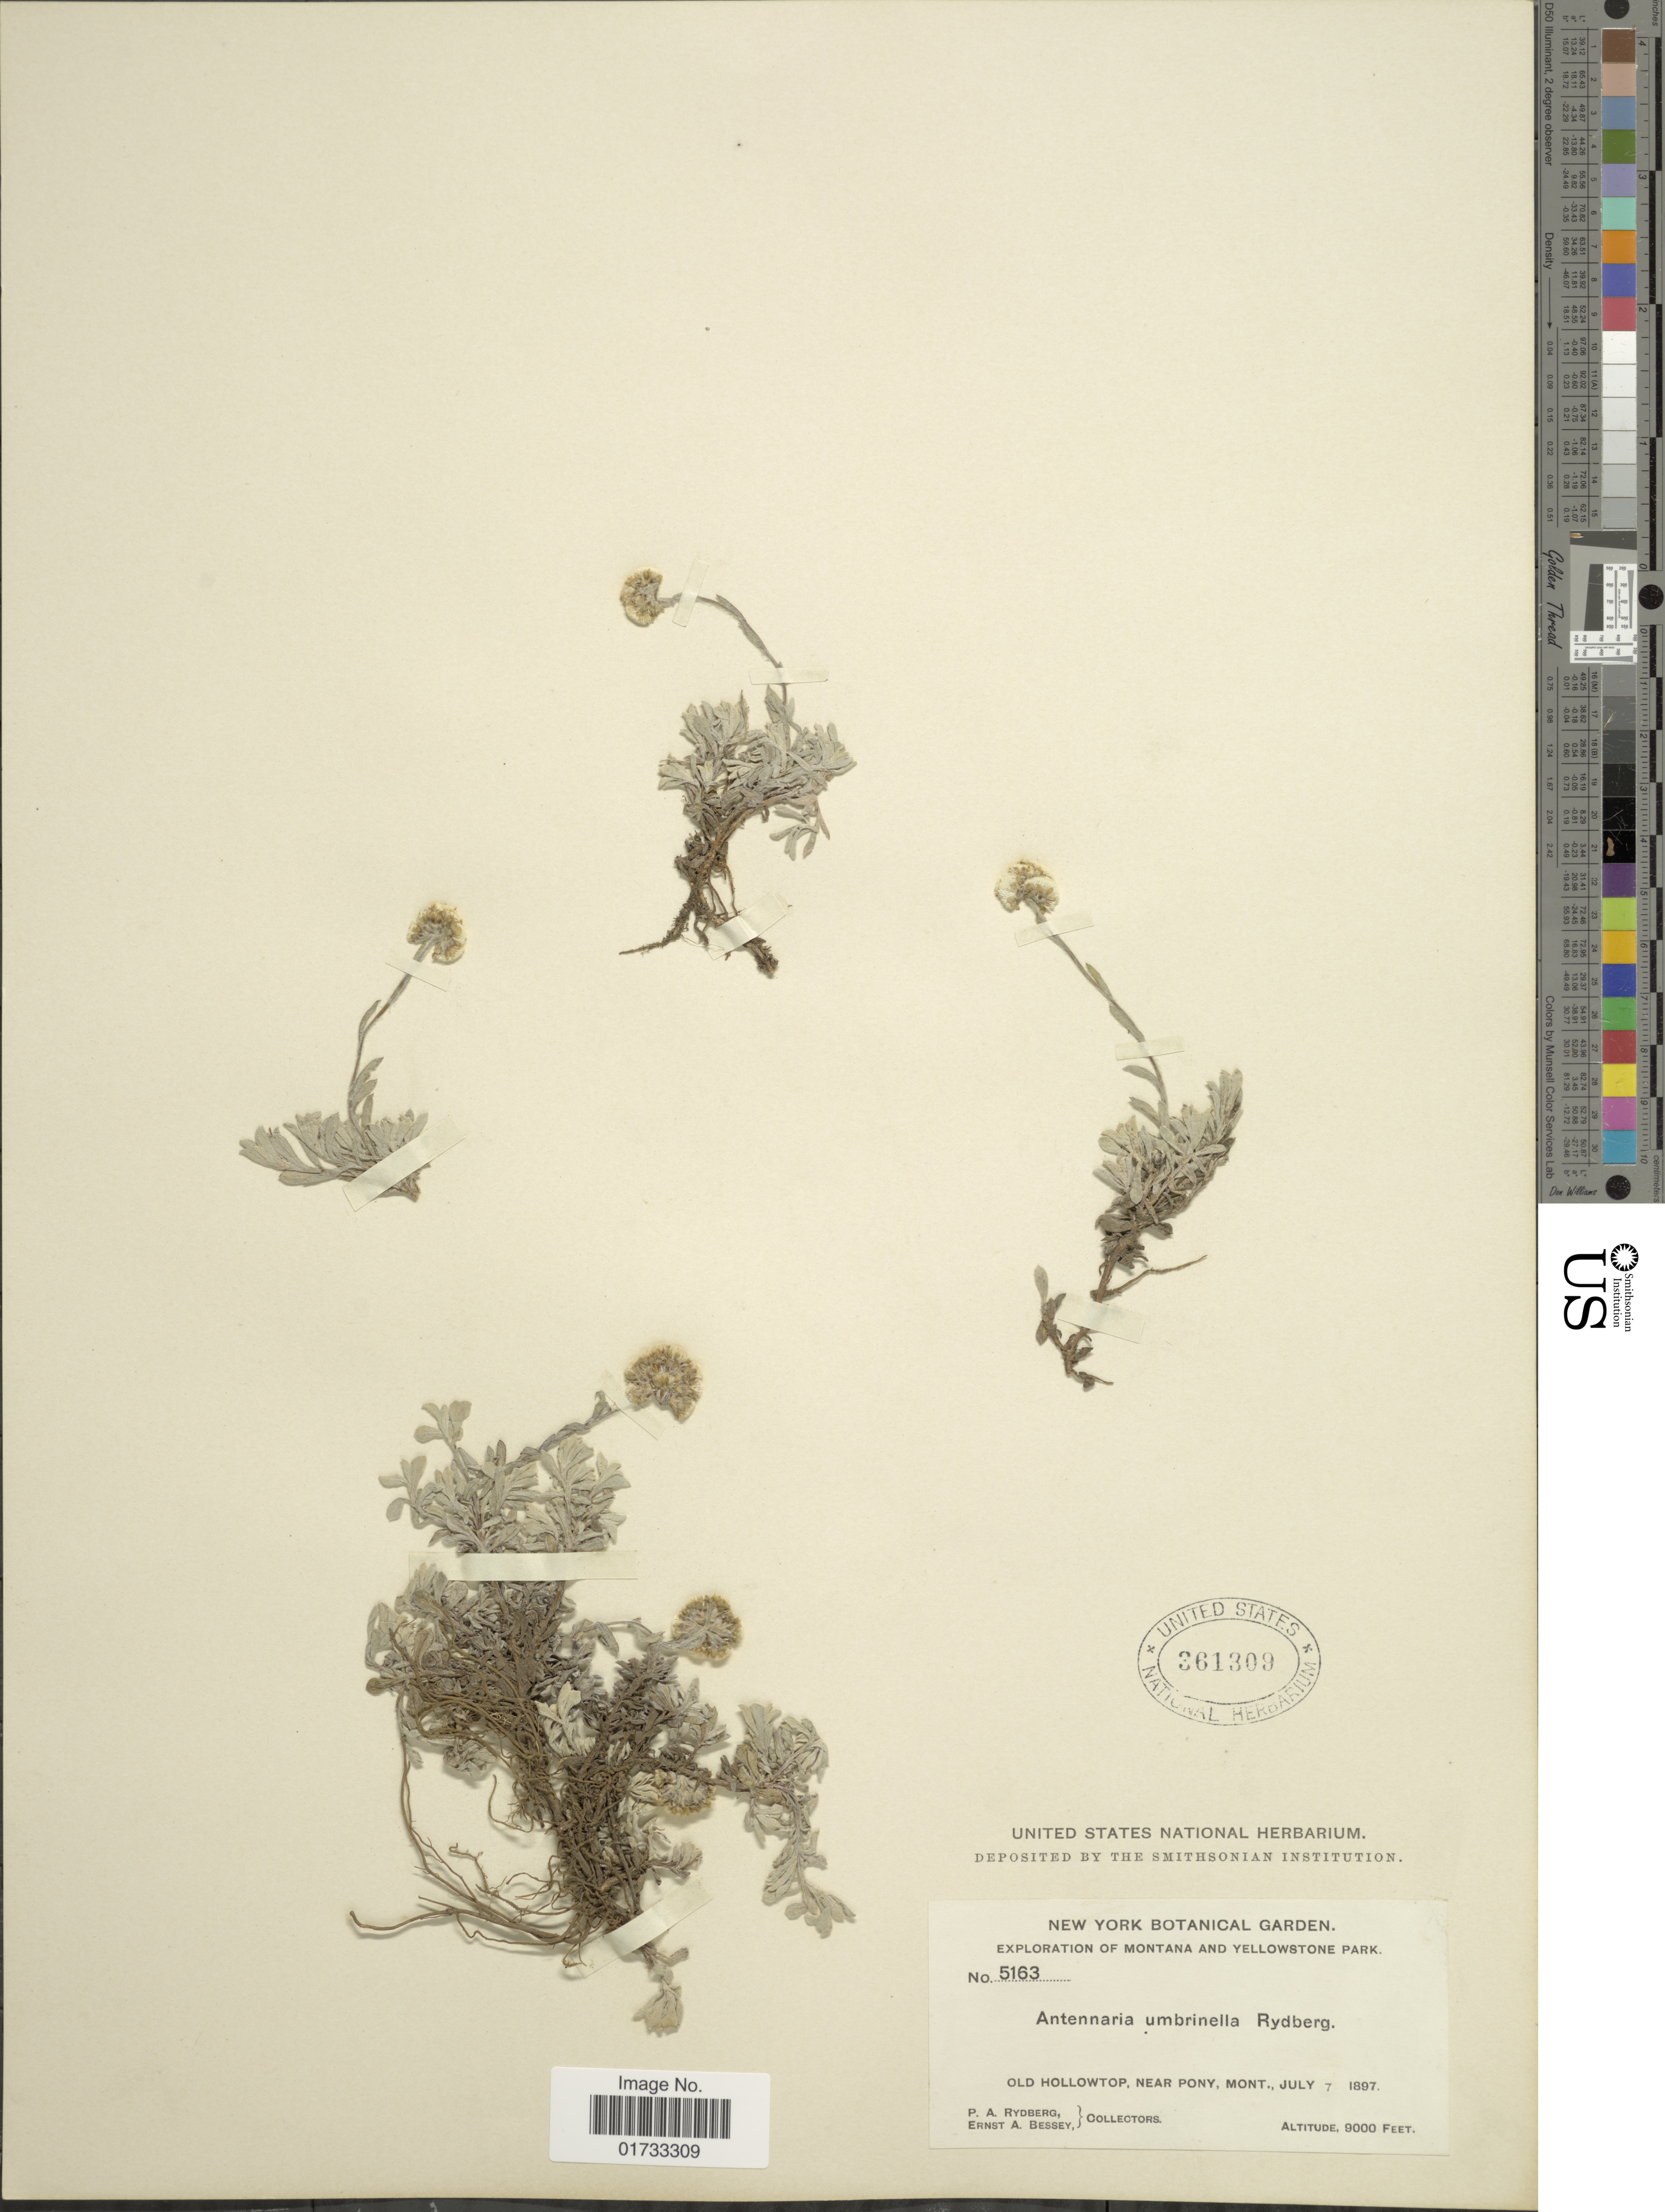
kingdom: Plantae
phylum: Tracheophyta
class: Magnoliopsida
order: Asterales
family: Asteraceae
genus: Antennaria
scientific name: Antennaria umbrinella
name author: Rydb.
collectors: P. A. Rydberg & E. A. Bessey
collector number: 5163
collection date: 1897-07-07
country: United States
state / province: Montana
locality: Montana and Yellostone Park, old Hallowtop, Near Pony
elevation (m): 2743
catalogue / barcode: US 361309